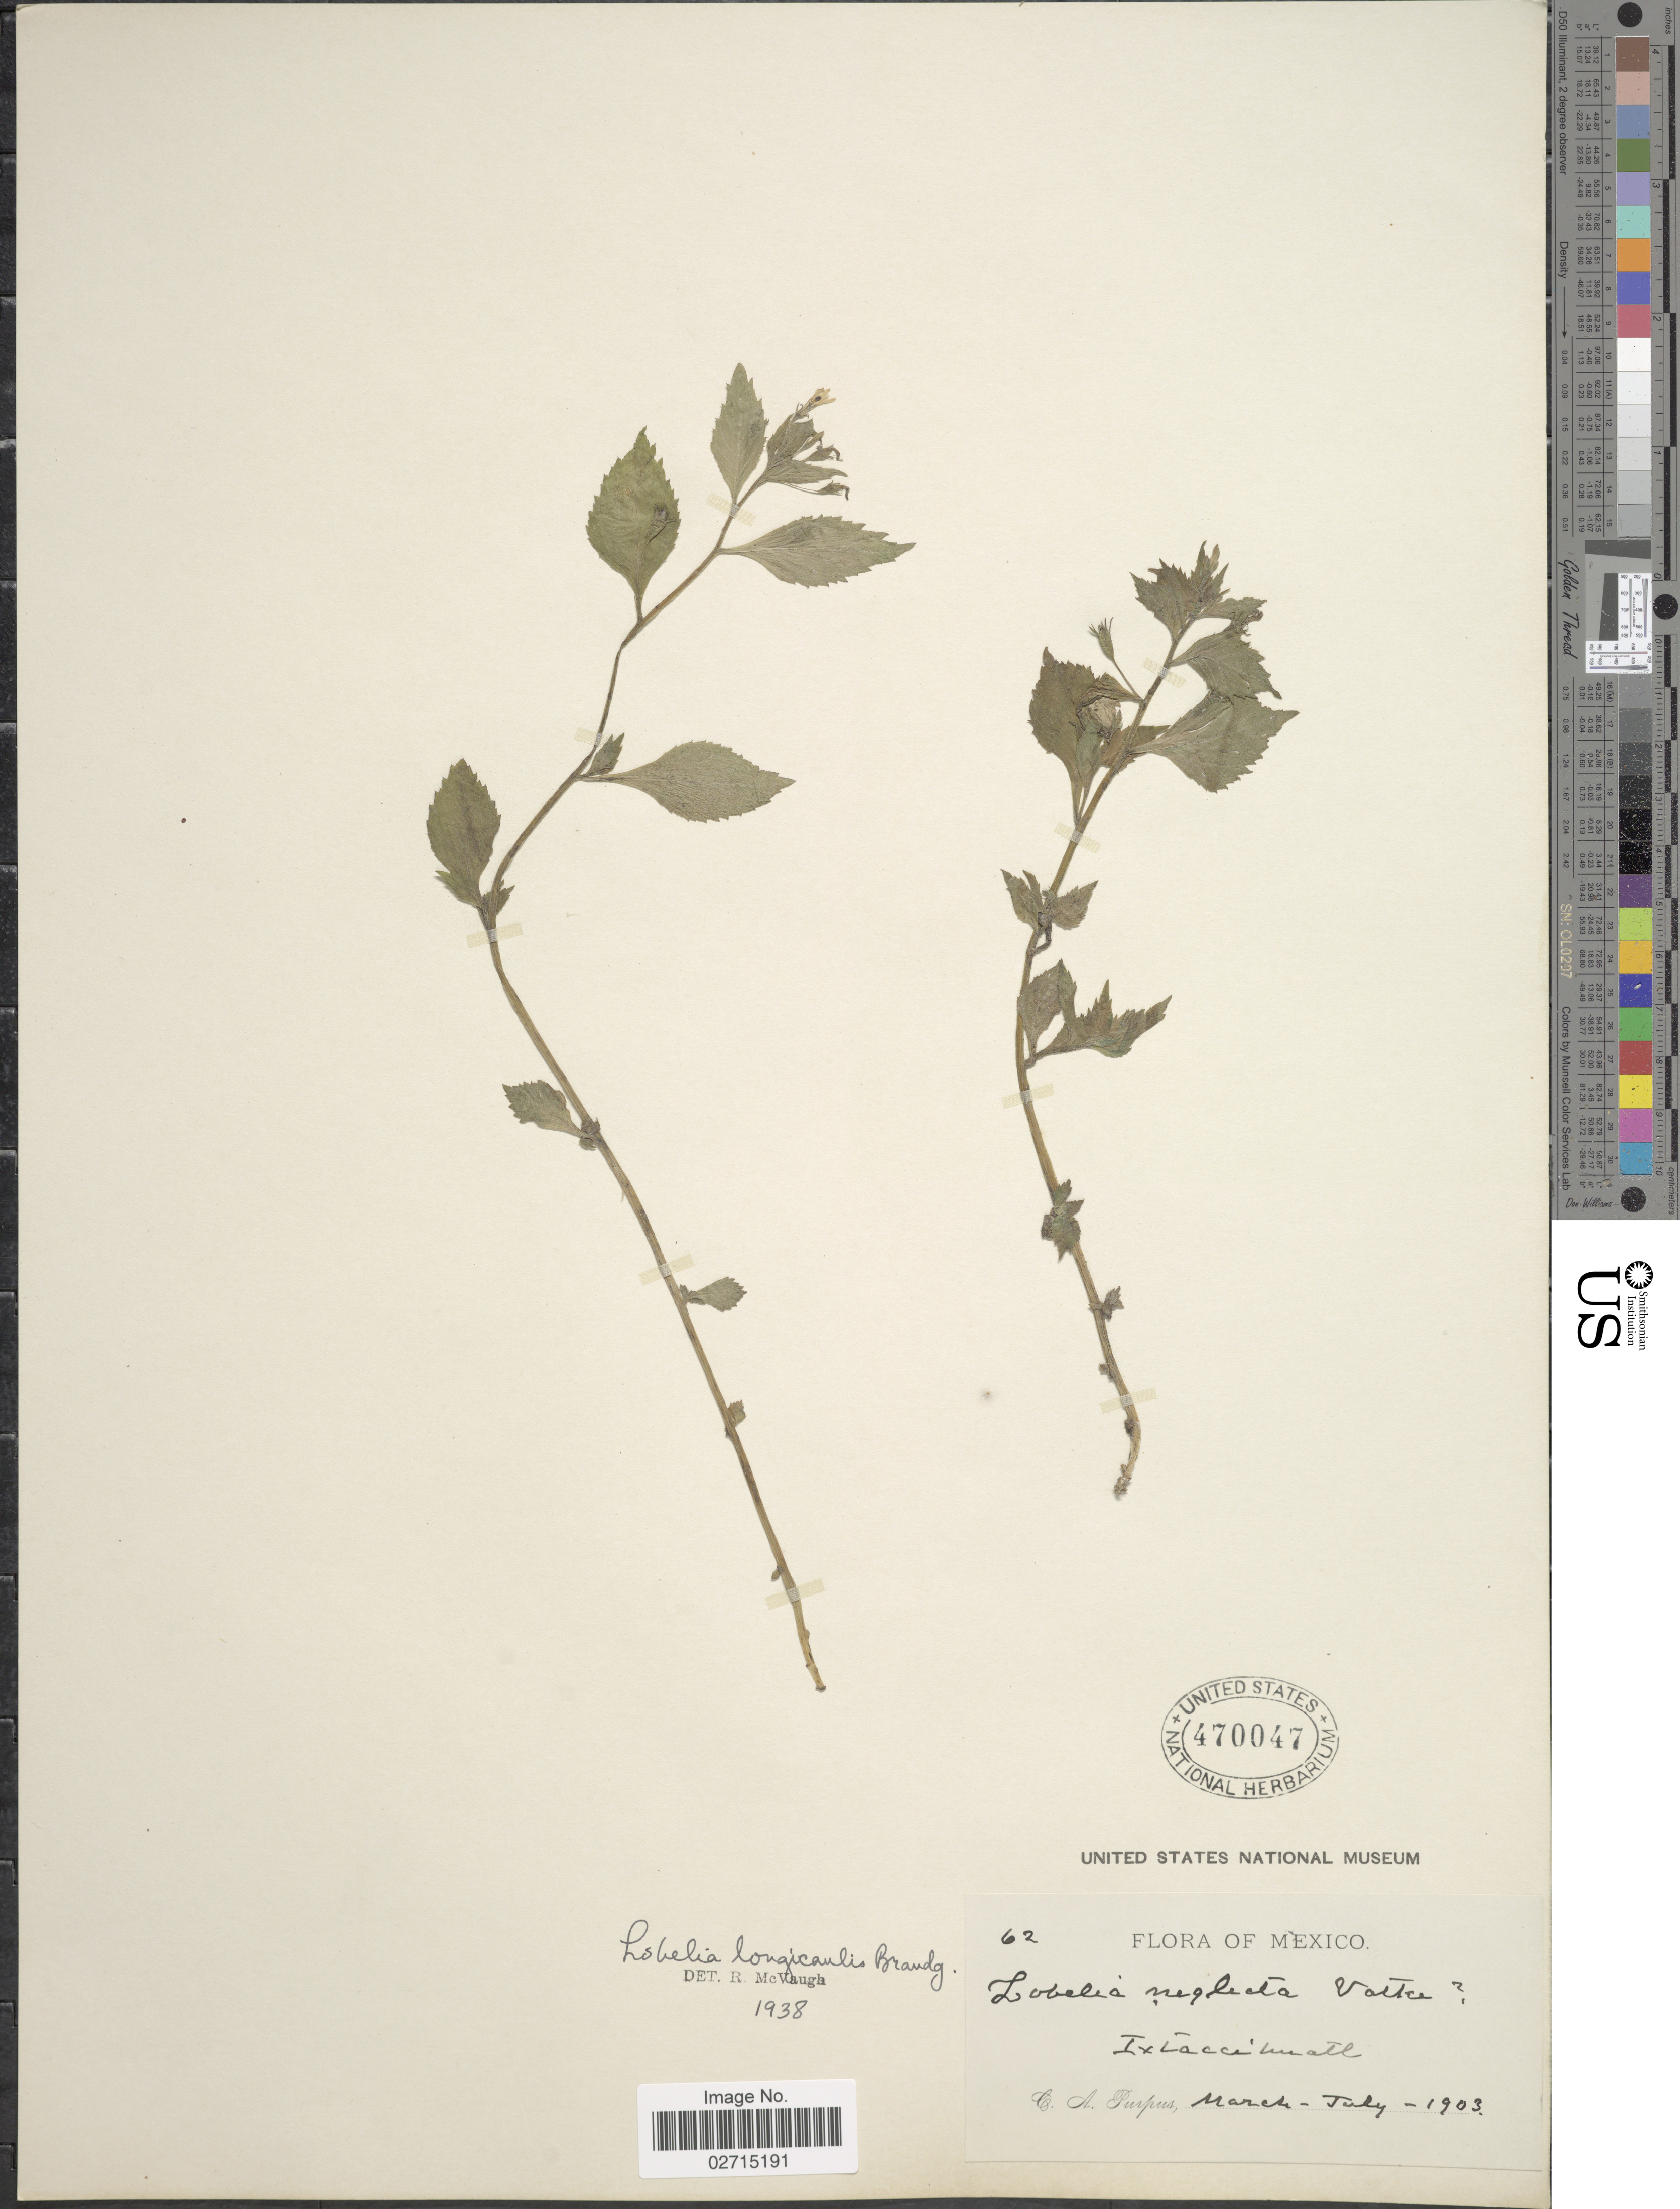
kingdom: Plantae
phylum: Tracheophyta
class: Magnoliopsida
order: Asterales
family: Campanulaceae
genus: Lobelia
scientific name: Lobelia longicaulis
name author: Brandegee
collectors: C. A. Purpus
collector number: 62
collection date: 1903-03/1903-07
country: Mexico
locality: Ixtaccihuatl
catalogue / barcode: US 470047